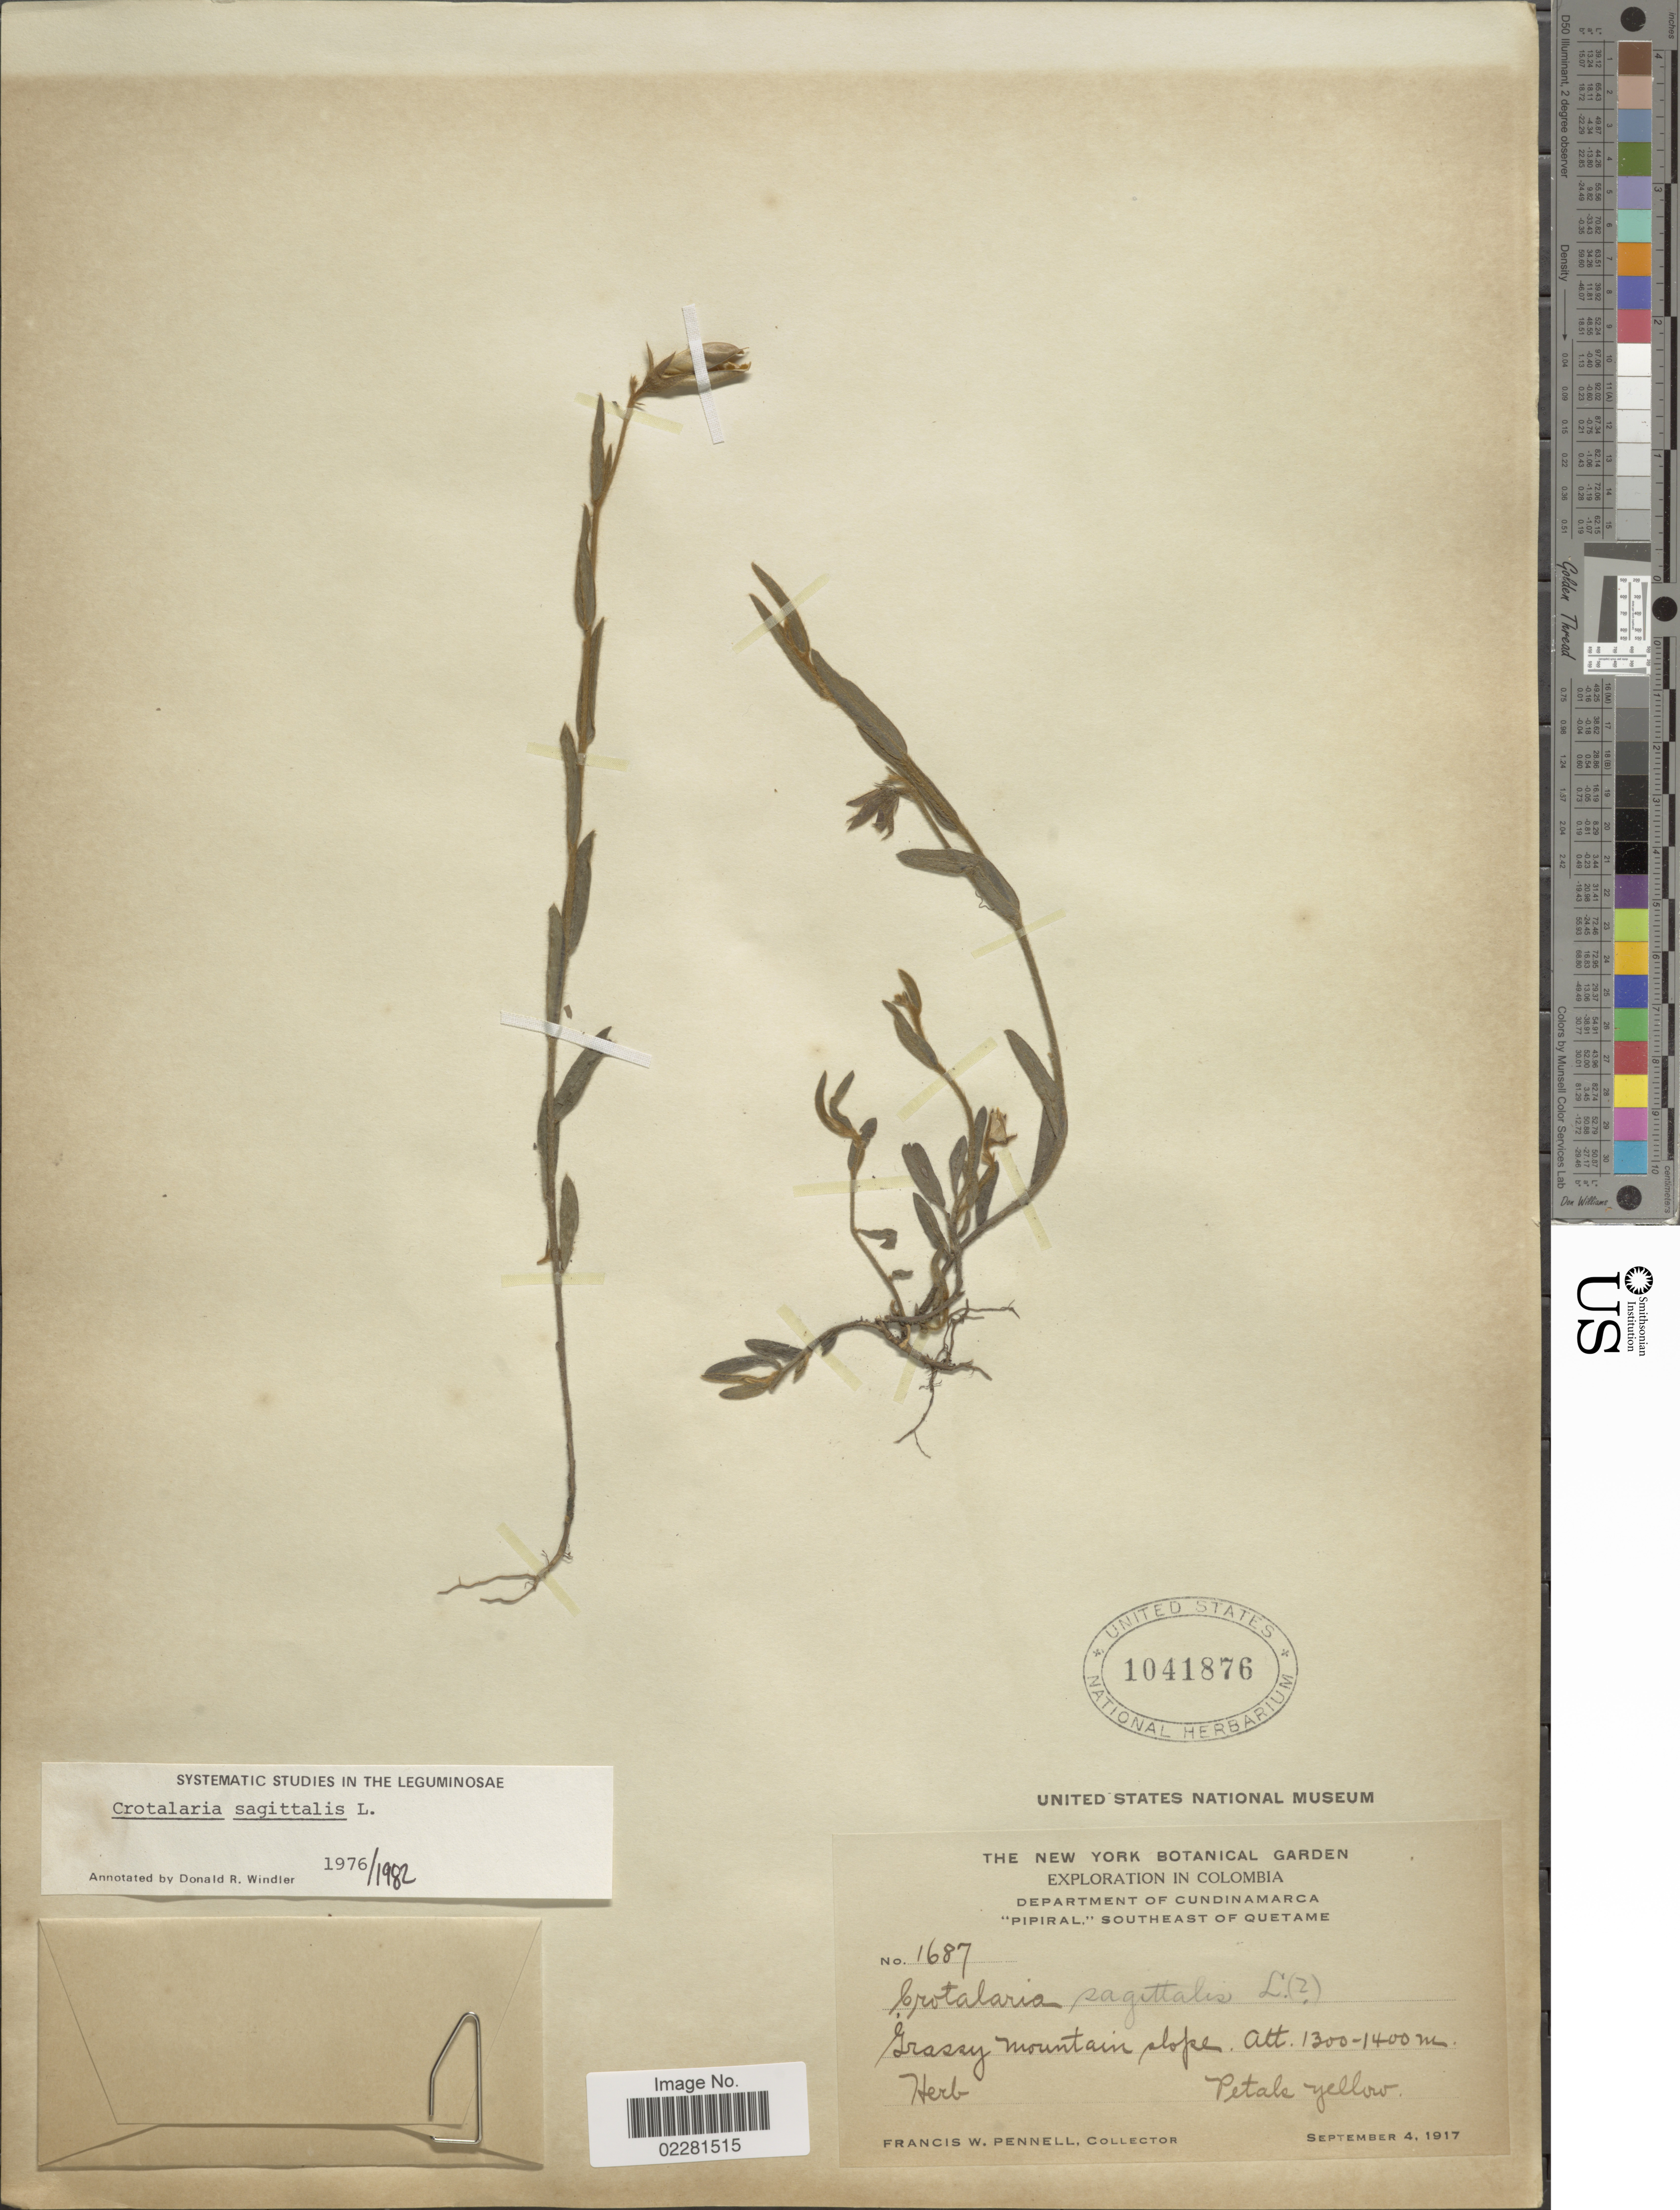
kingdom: Plantae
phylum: Tracheophyta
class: Magnoliopsida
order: Fabales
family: Fabaceae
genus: Crotalaria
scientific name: Crotalaria sagittalis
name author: L.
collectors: F. W. Pennell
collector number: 1687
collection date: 1917-09-04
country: Colombia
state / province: Cundinamarca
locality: Pipiral, southeast of Quetame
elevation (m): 1300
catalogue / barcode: US 1041876